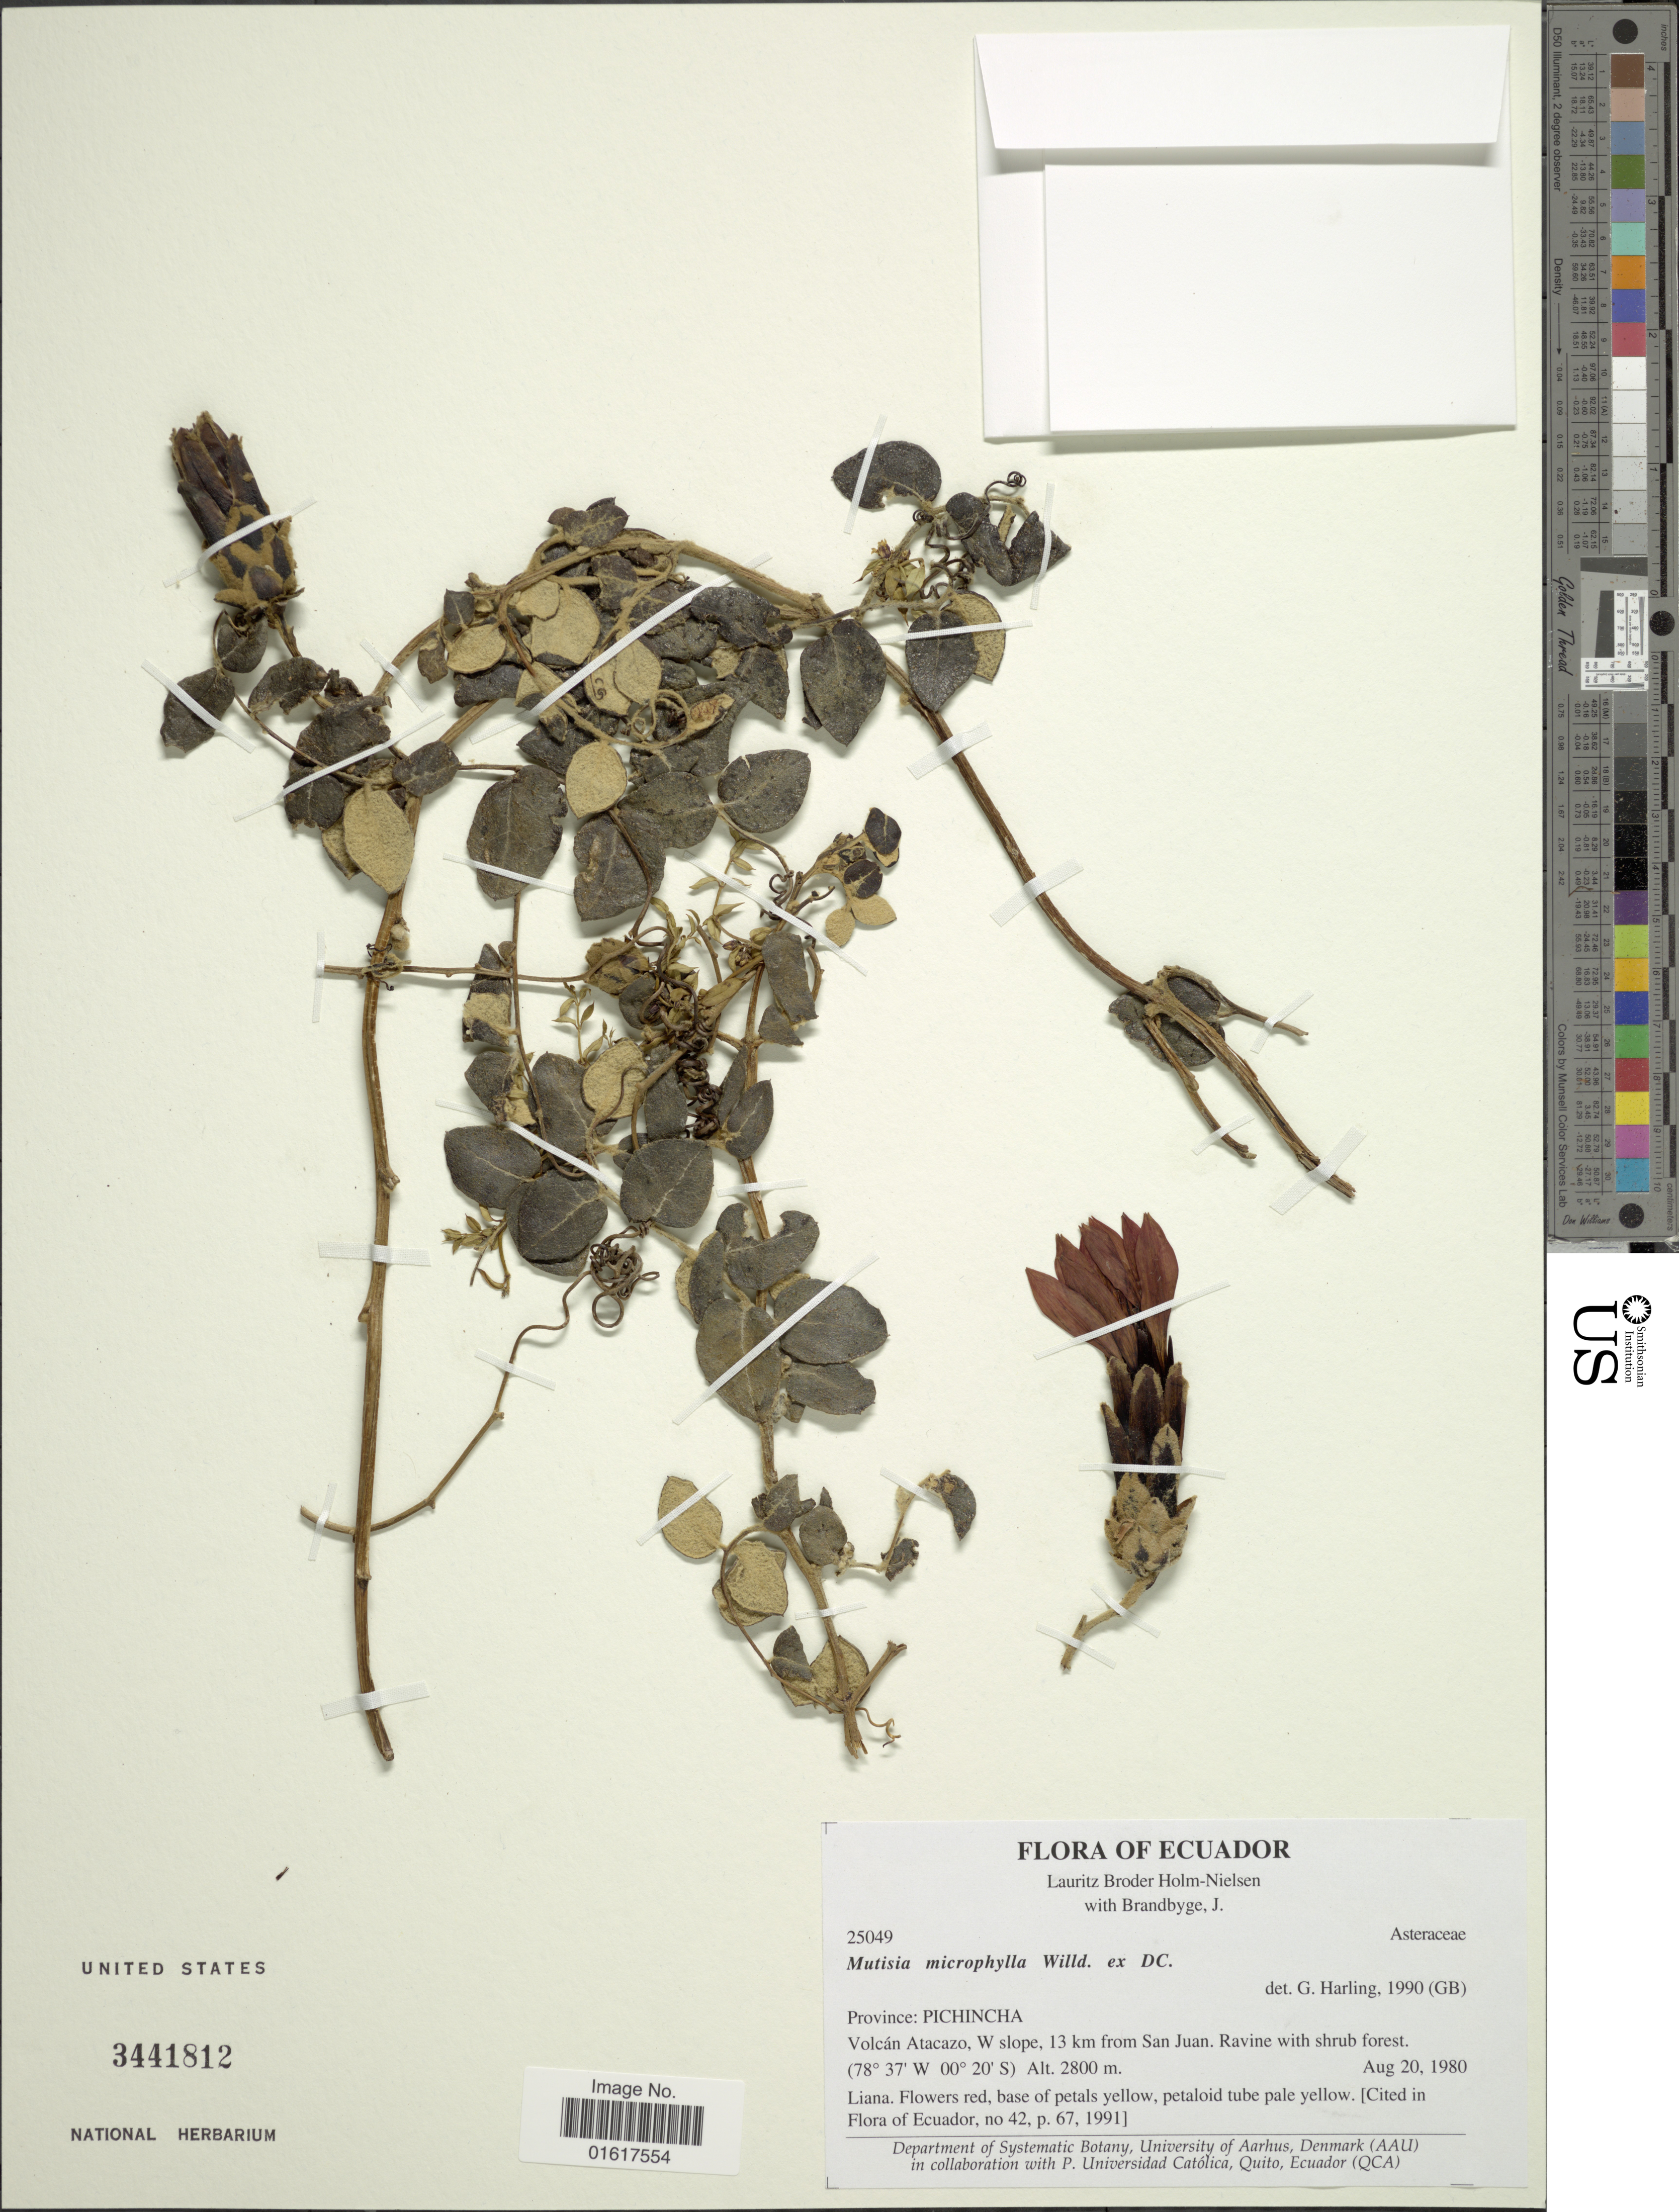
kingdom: Plantae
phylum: Tracheophyta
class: Magnoliopsida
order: Asterales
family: Asteraceae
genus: Mutisia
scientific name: Mutisia microphylla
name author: Willd. ex DC.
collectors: L. B. Holm-Nielsen & J. Brandbyge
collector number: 25049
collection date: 1980-08-20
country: Ecuador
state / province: Pichincha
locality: Volcán Atacazo, W slope, 13 km from San Juan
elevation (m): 2800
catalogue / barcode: US 3441812